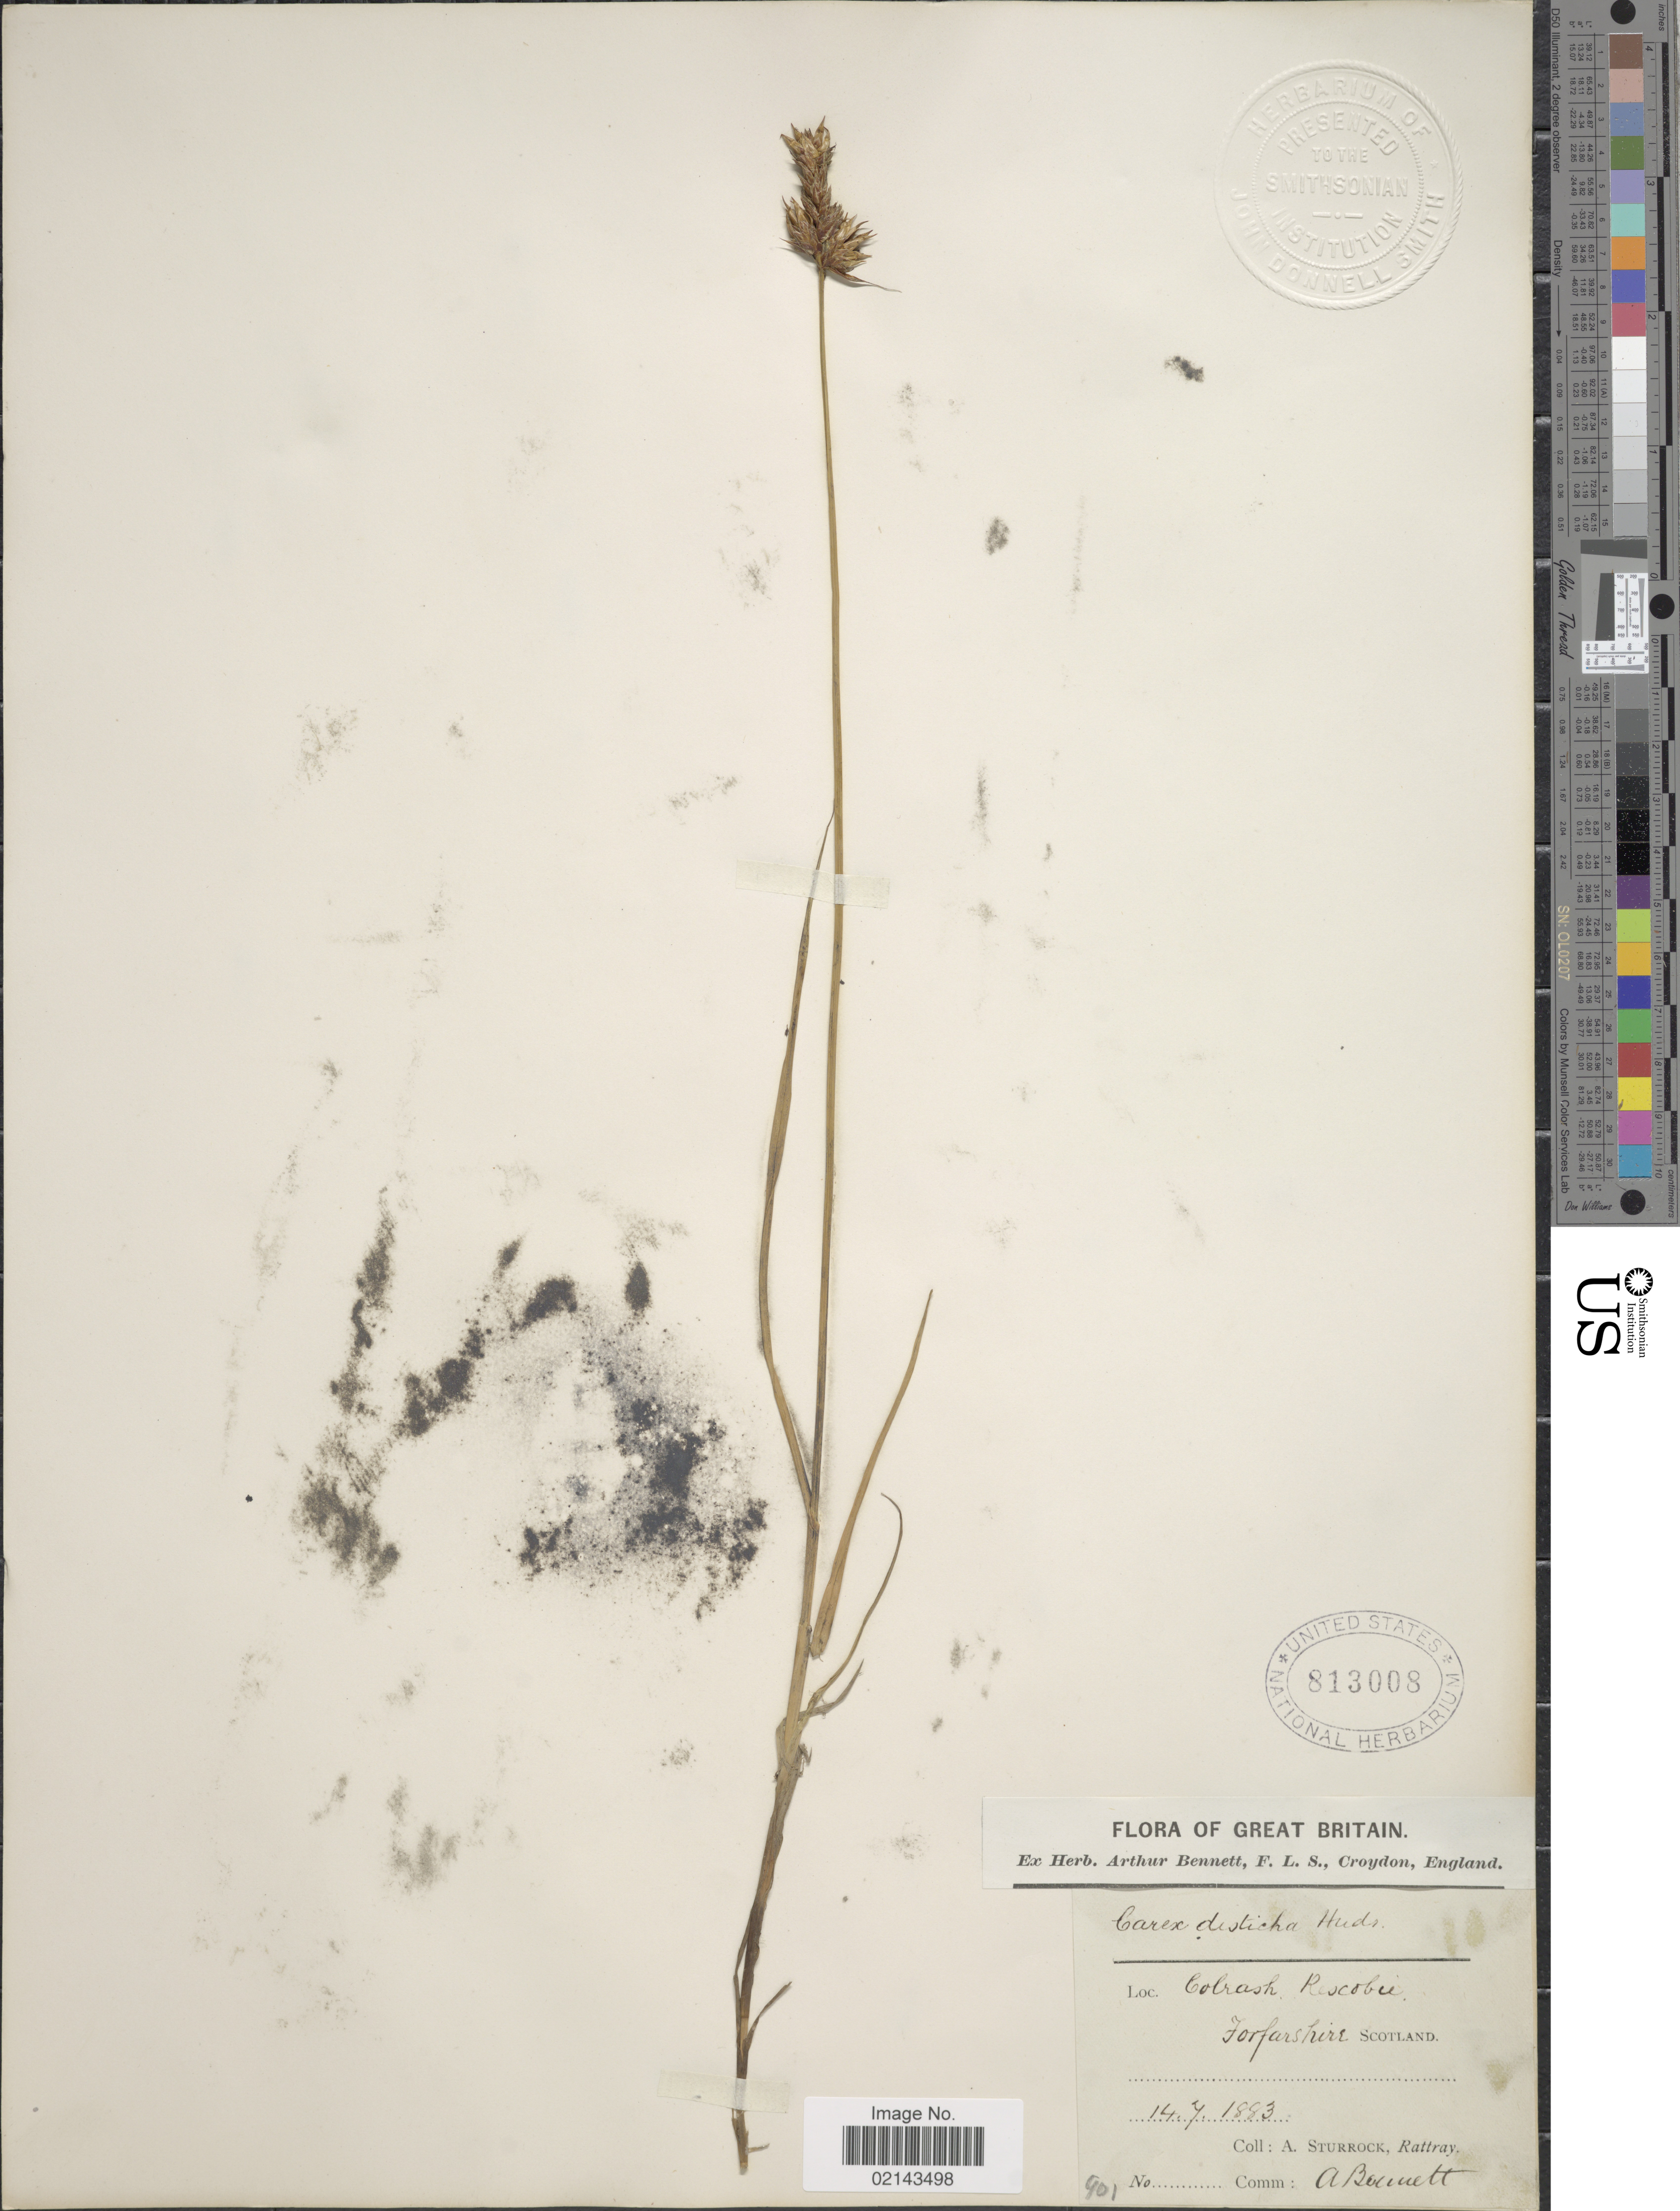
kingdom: Plantae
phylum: Tracheophyta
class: Liliopsida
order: Poales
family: Cyperaceae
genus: Carex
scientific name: Carex disticha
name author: Huds.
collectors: A. Sturrock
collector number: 901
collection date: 1883-07-14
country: United Kingdom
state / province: Scotland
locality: Great Britain. Colrash Rescobie. Forfarshire Scotland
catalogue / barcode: US 813008